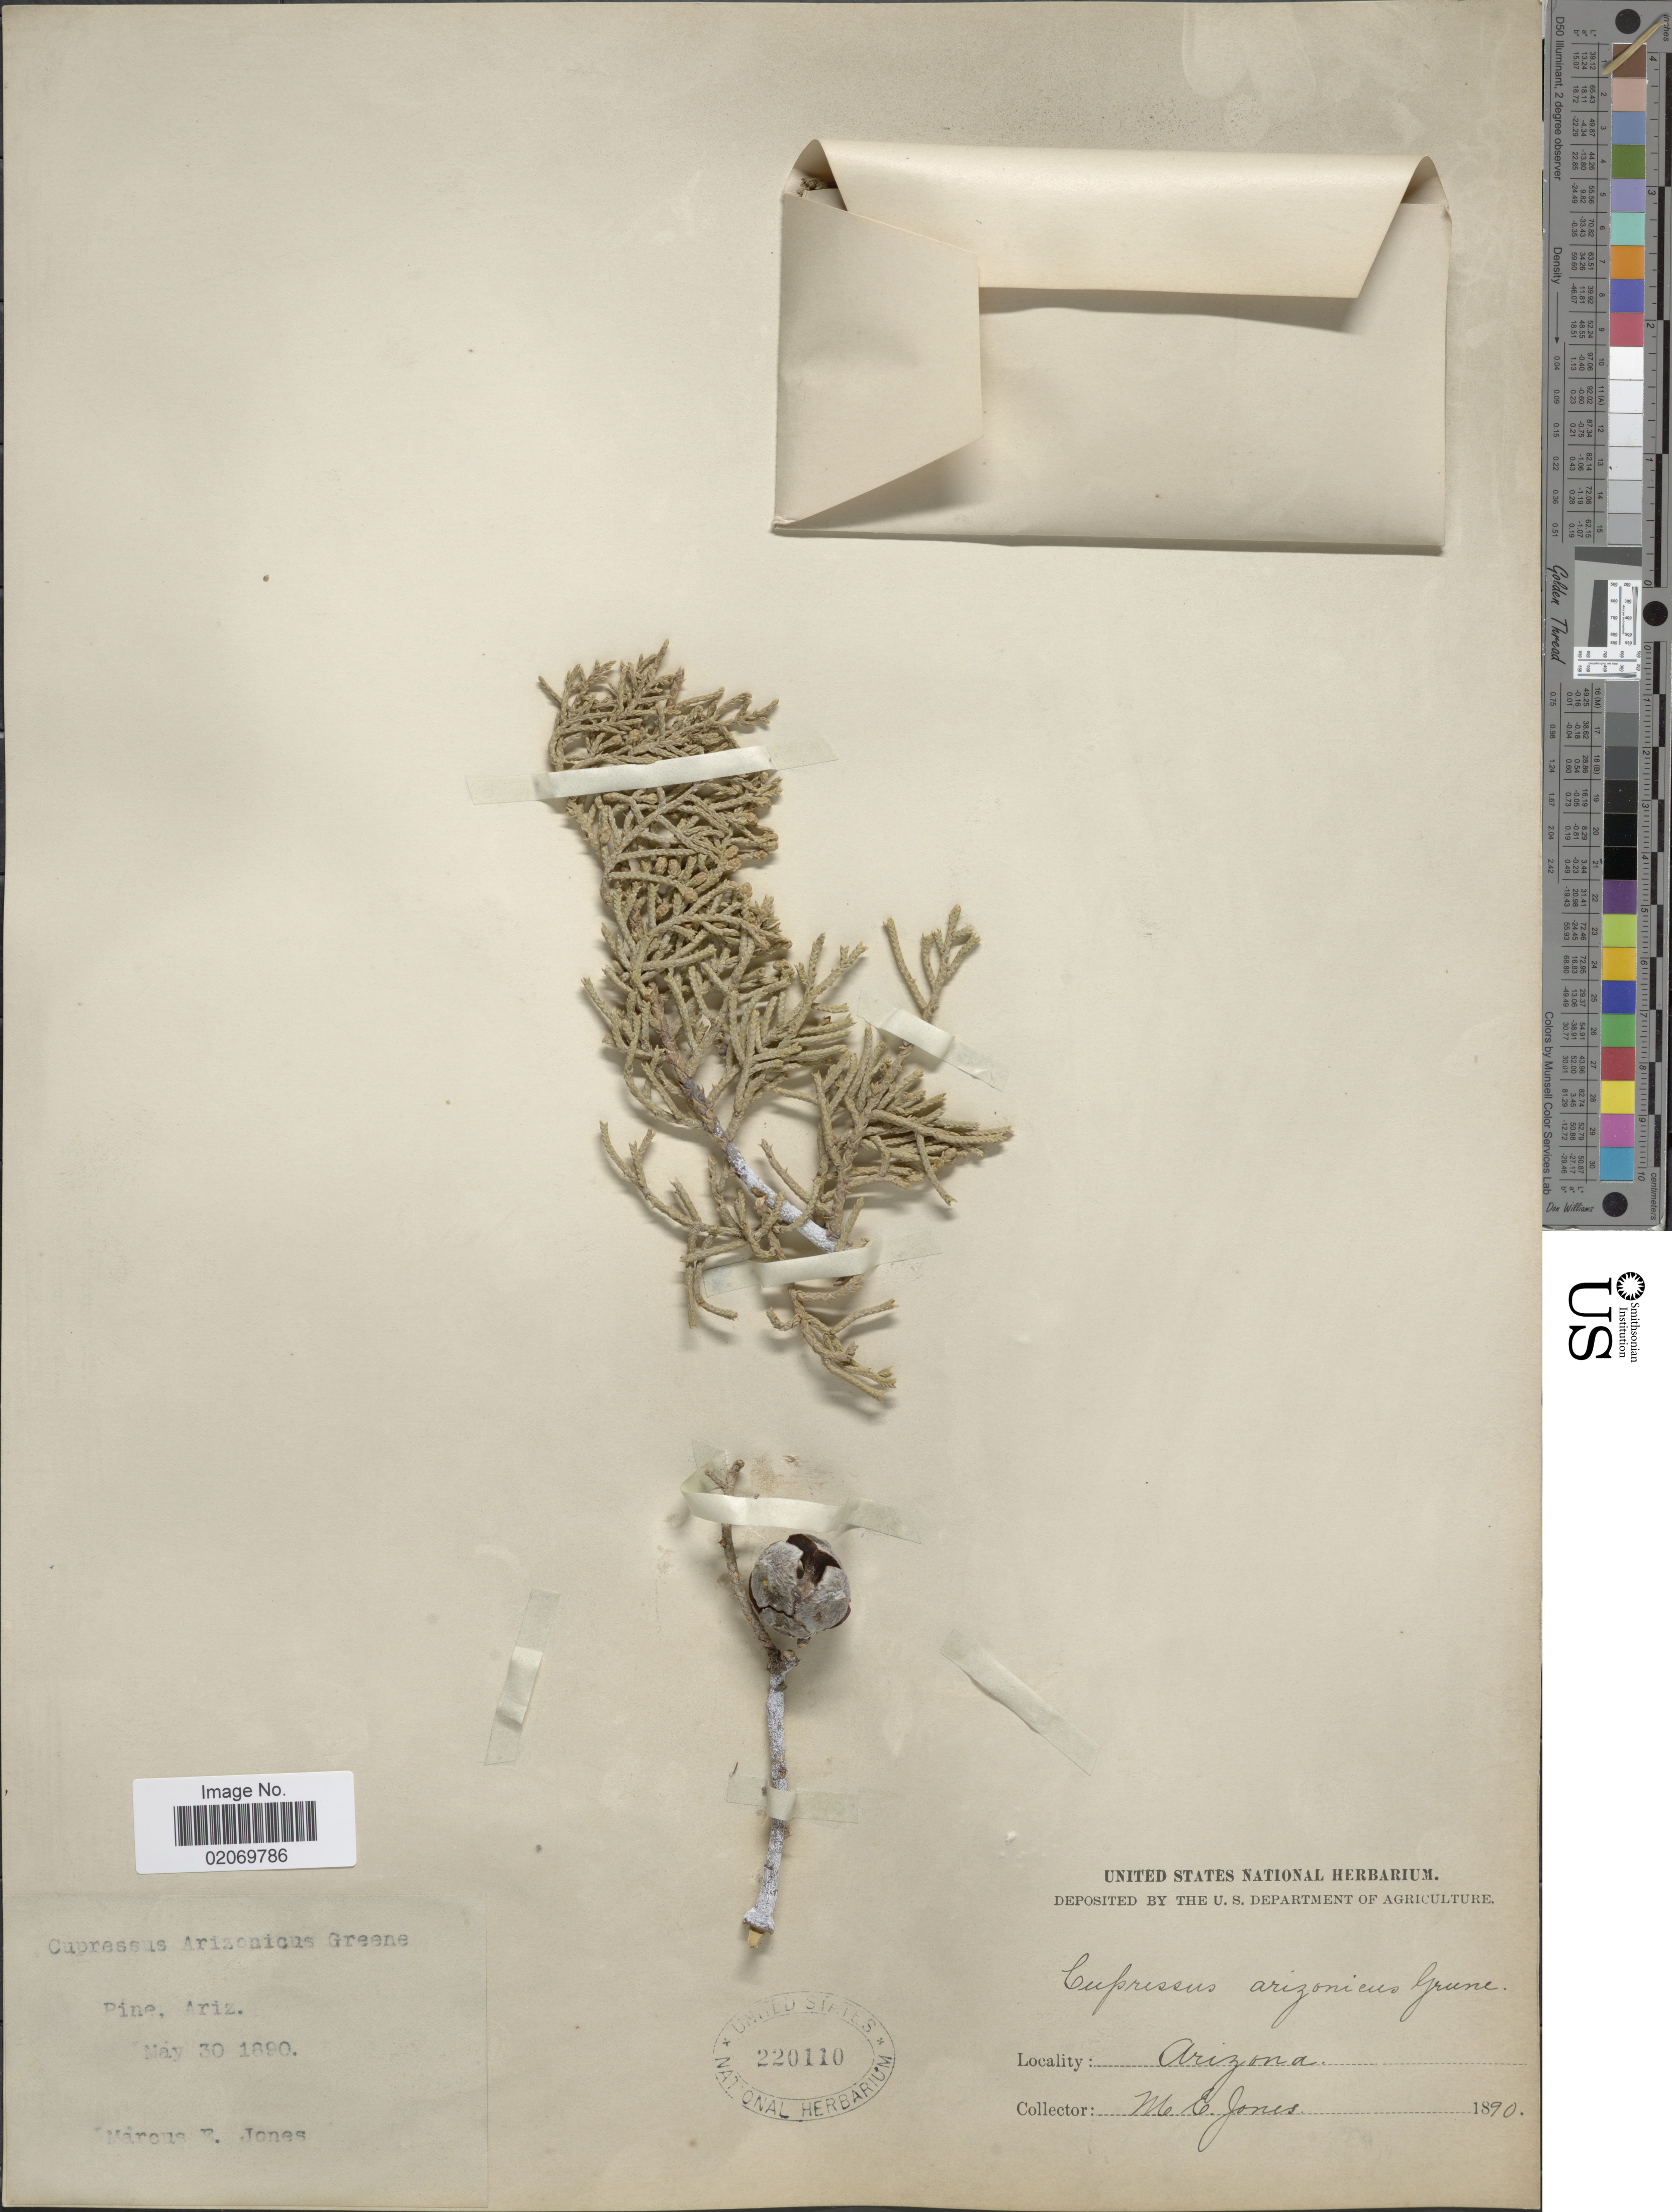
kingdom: Plantae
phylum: Tracheophyta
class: Pinopsida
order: Pinales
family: Cupressaceae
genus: Hesperocyparis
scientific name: Hesperocyparis arizonica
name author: (Greene) Bartel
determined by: (US) Smithsonian Institution - National Museum of Natural History - Department of Botany (UNITED STATES)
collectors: M. E. Jones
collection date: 1890-05-30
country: United States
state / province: Arizona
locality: Pine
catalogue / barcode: US 220110